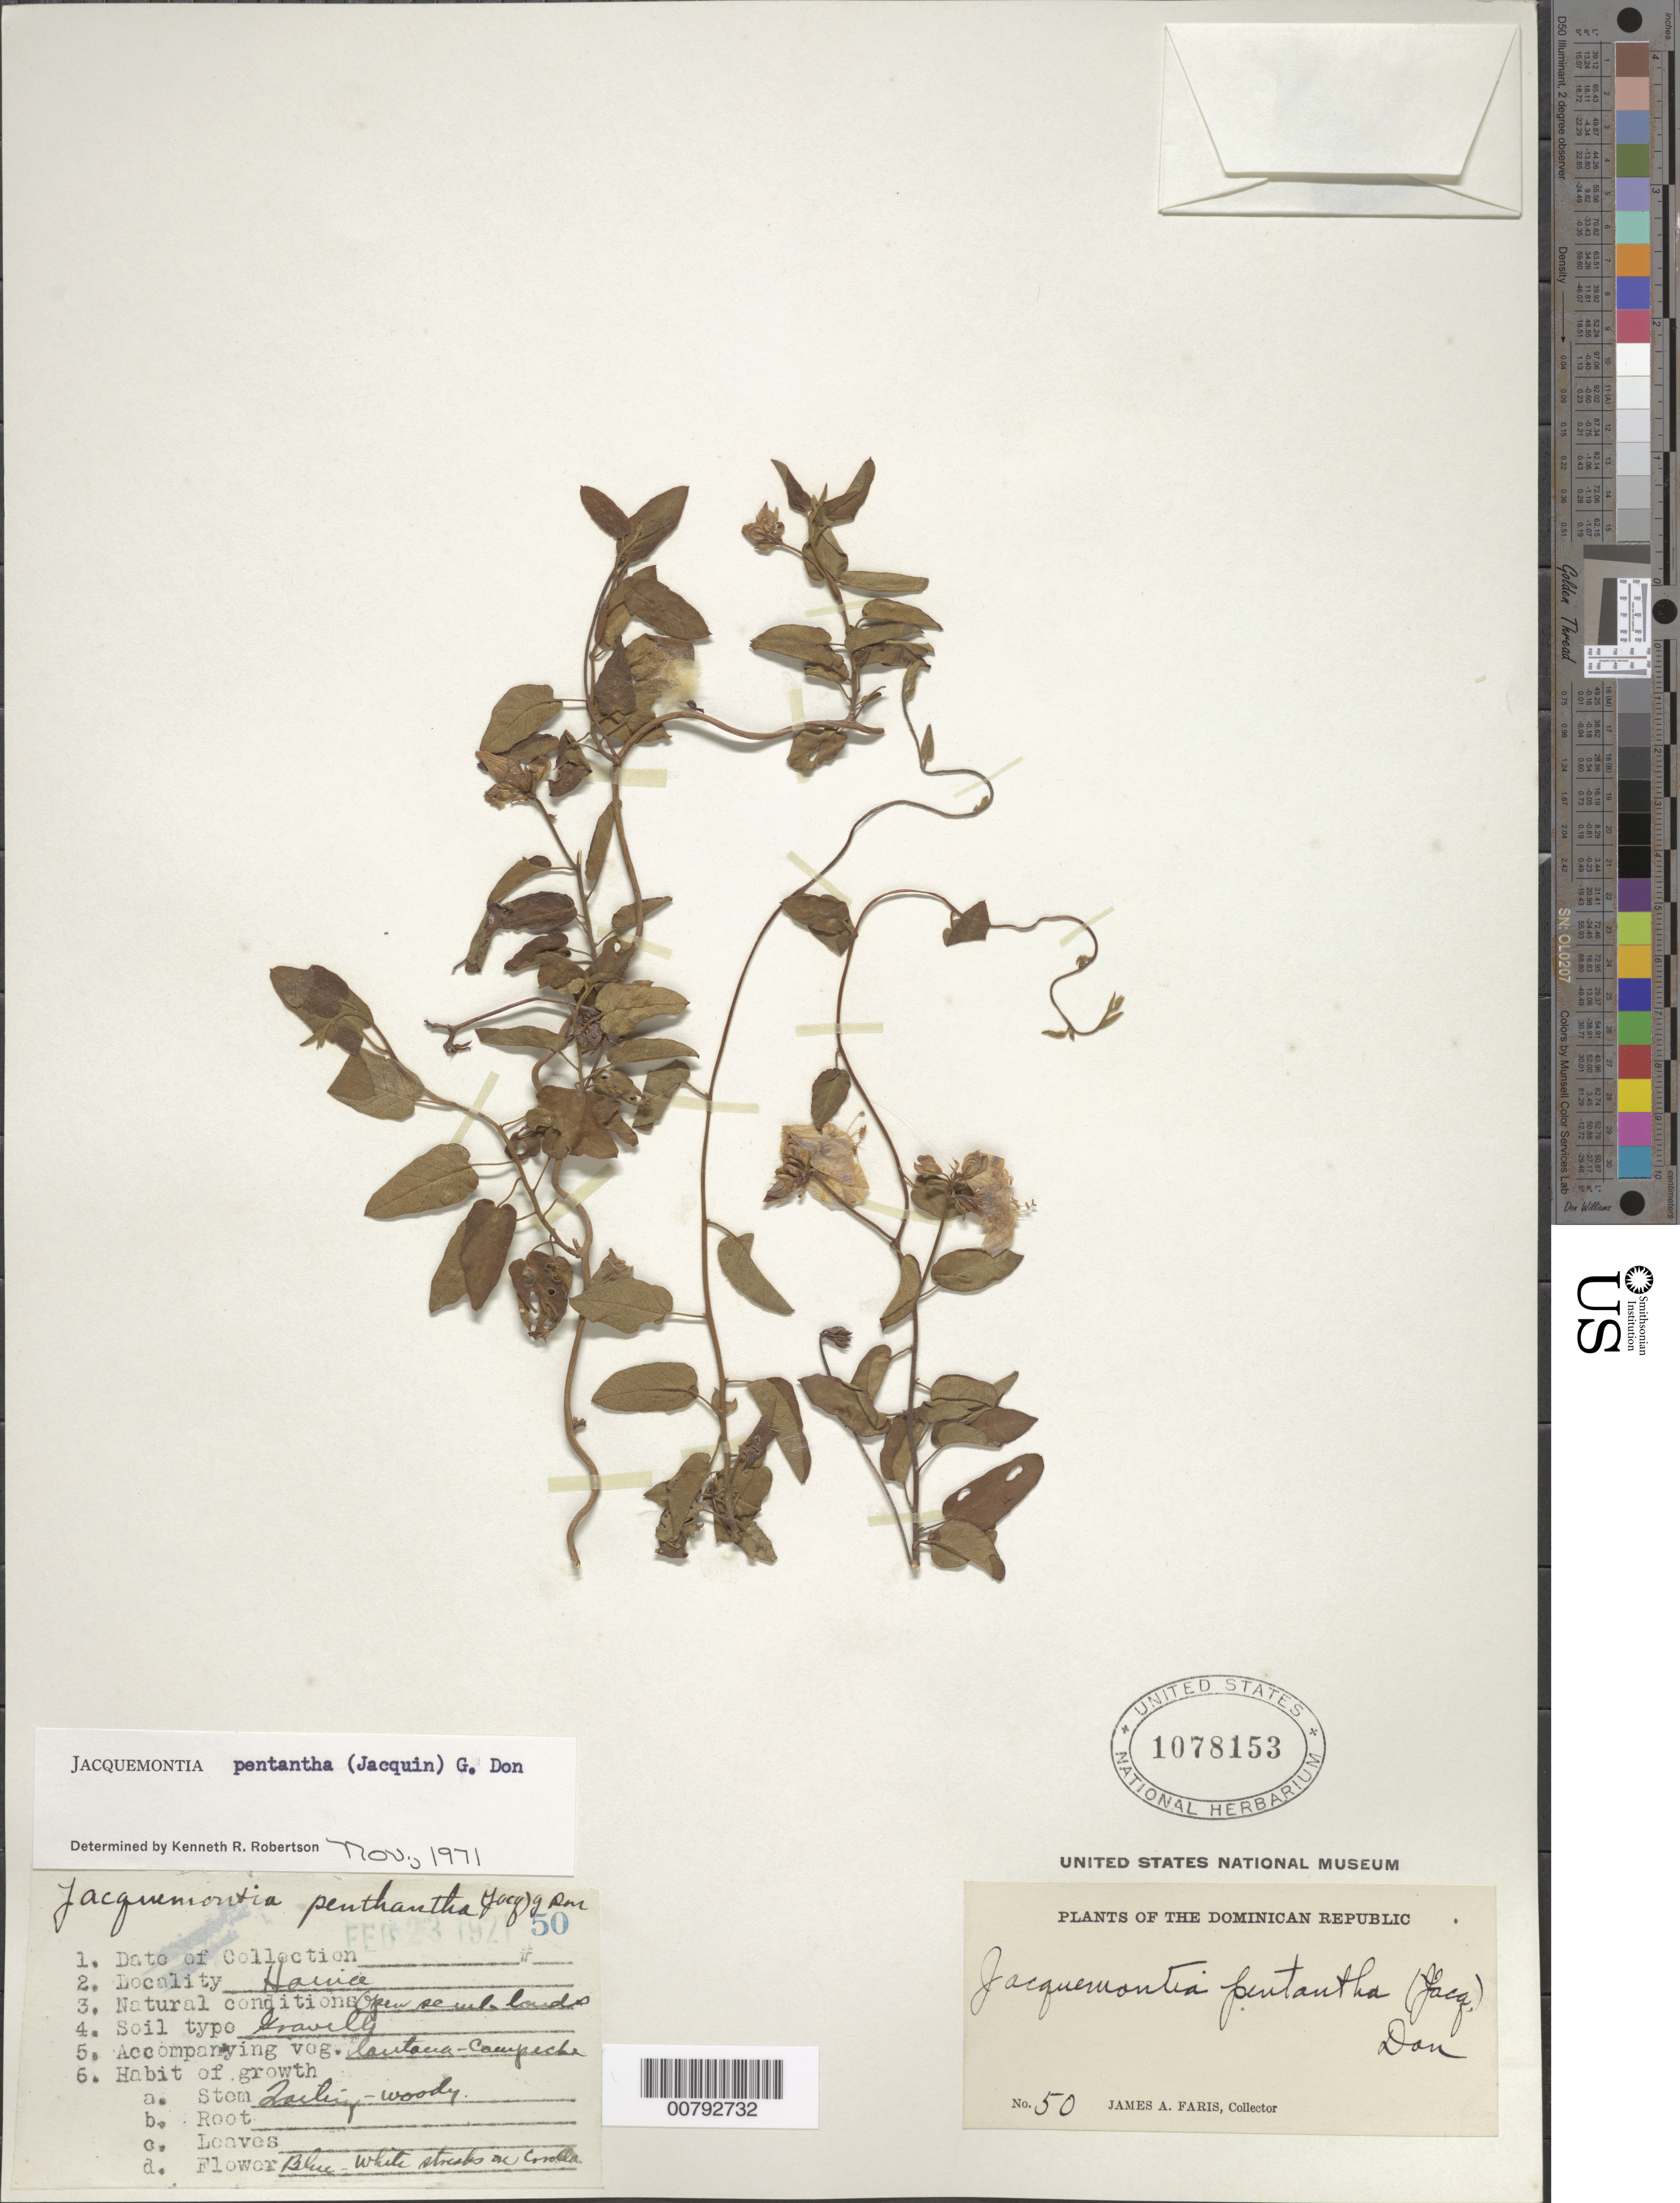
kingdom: Plantae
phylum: Tracheophyta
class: Magnoliopsida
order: Solanales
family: Convolvulaceae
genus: Jacquemontia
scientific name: Jacquemontia pentanthos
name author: (Jacq.) G. Don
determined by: Robertson, K. R.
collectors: J. Faris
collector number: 50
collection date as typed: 23 Feb 1910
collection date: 1910-02-23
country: Dominican Republic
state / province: San Cristóbal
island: Hispaniola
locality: Haina.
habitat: Open lands, gravely soil.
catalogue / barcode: US 1078153